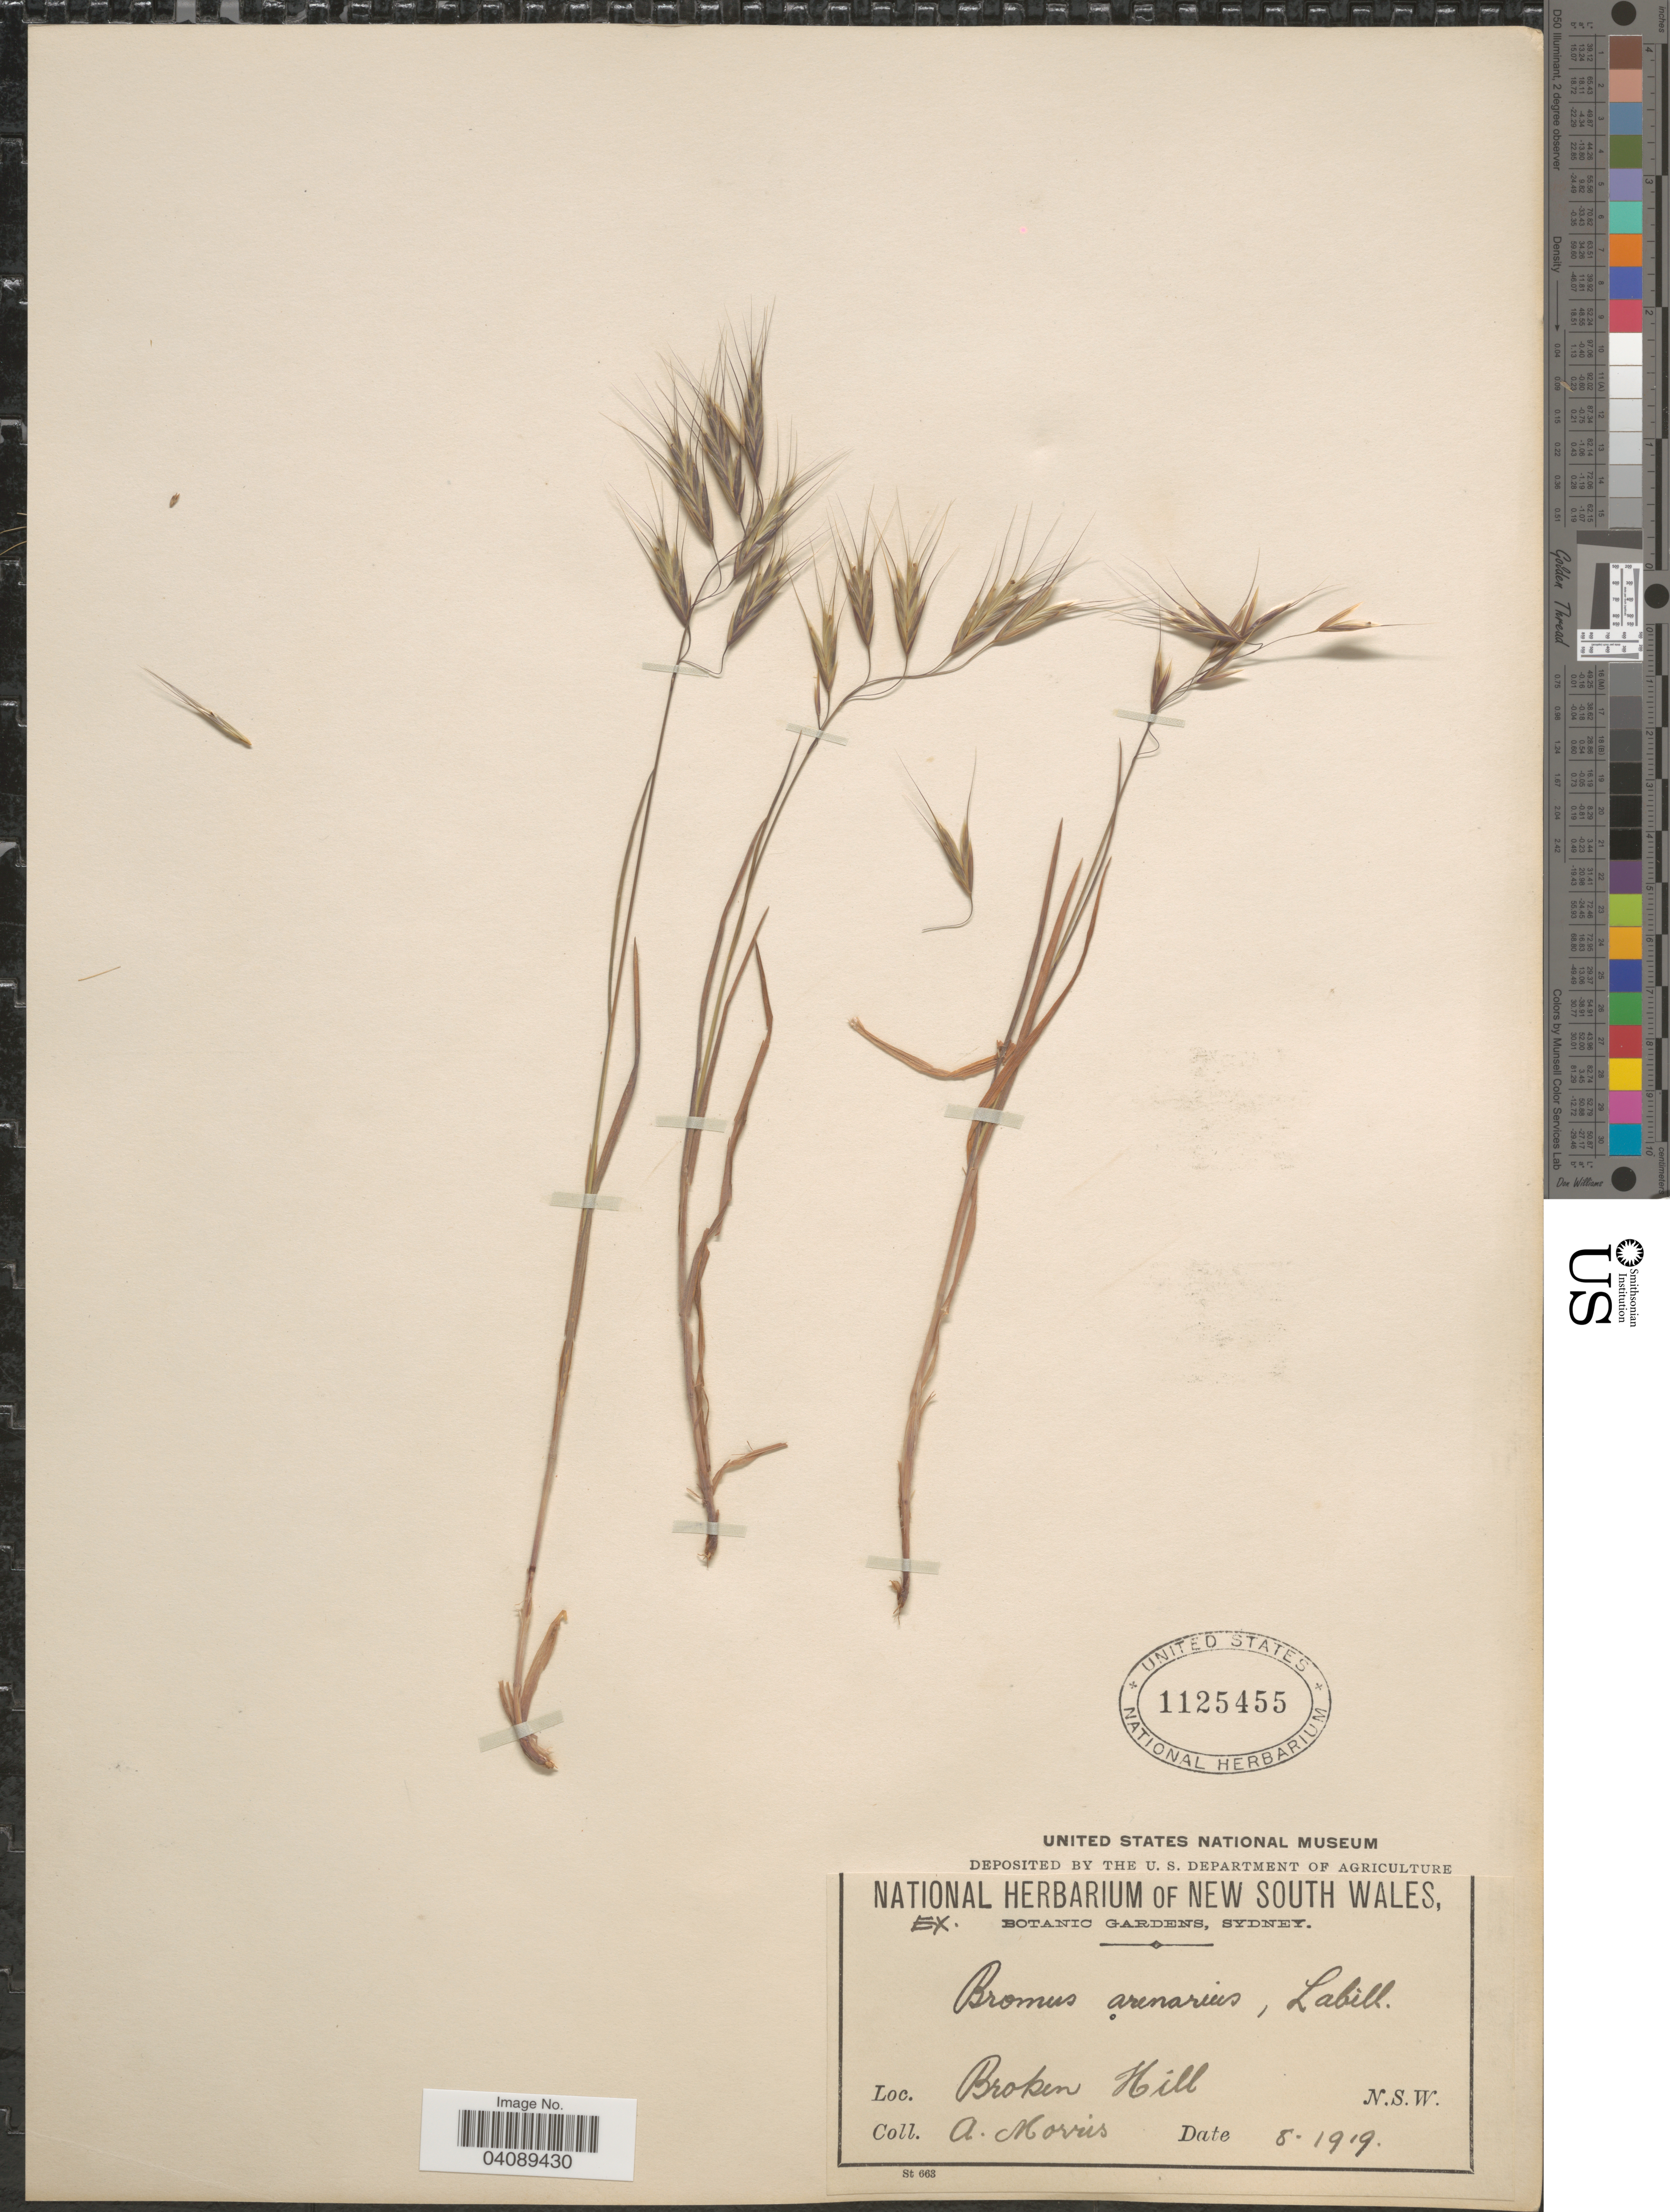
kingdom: Plantae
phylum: Tracheophyta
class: Liliopsida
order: Poales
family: Poaceae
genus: Bromus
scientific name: Bromus arenarius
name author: Labill.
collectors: A. Morris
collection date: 1919-08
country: Australia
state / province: New South Wales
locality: Broken Hill.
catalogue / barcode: US 1125455